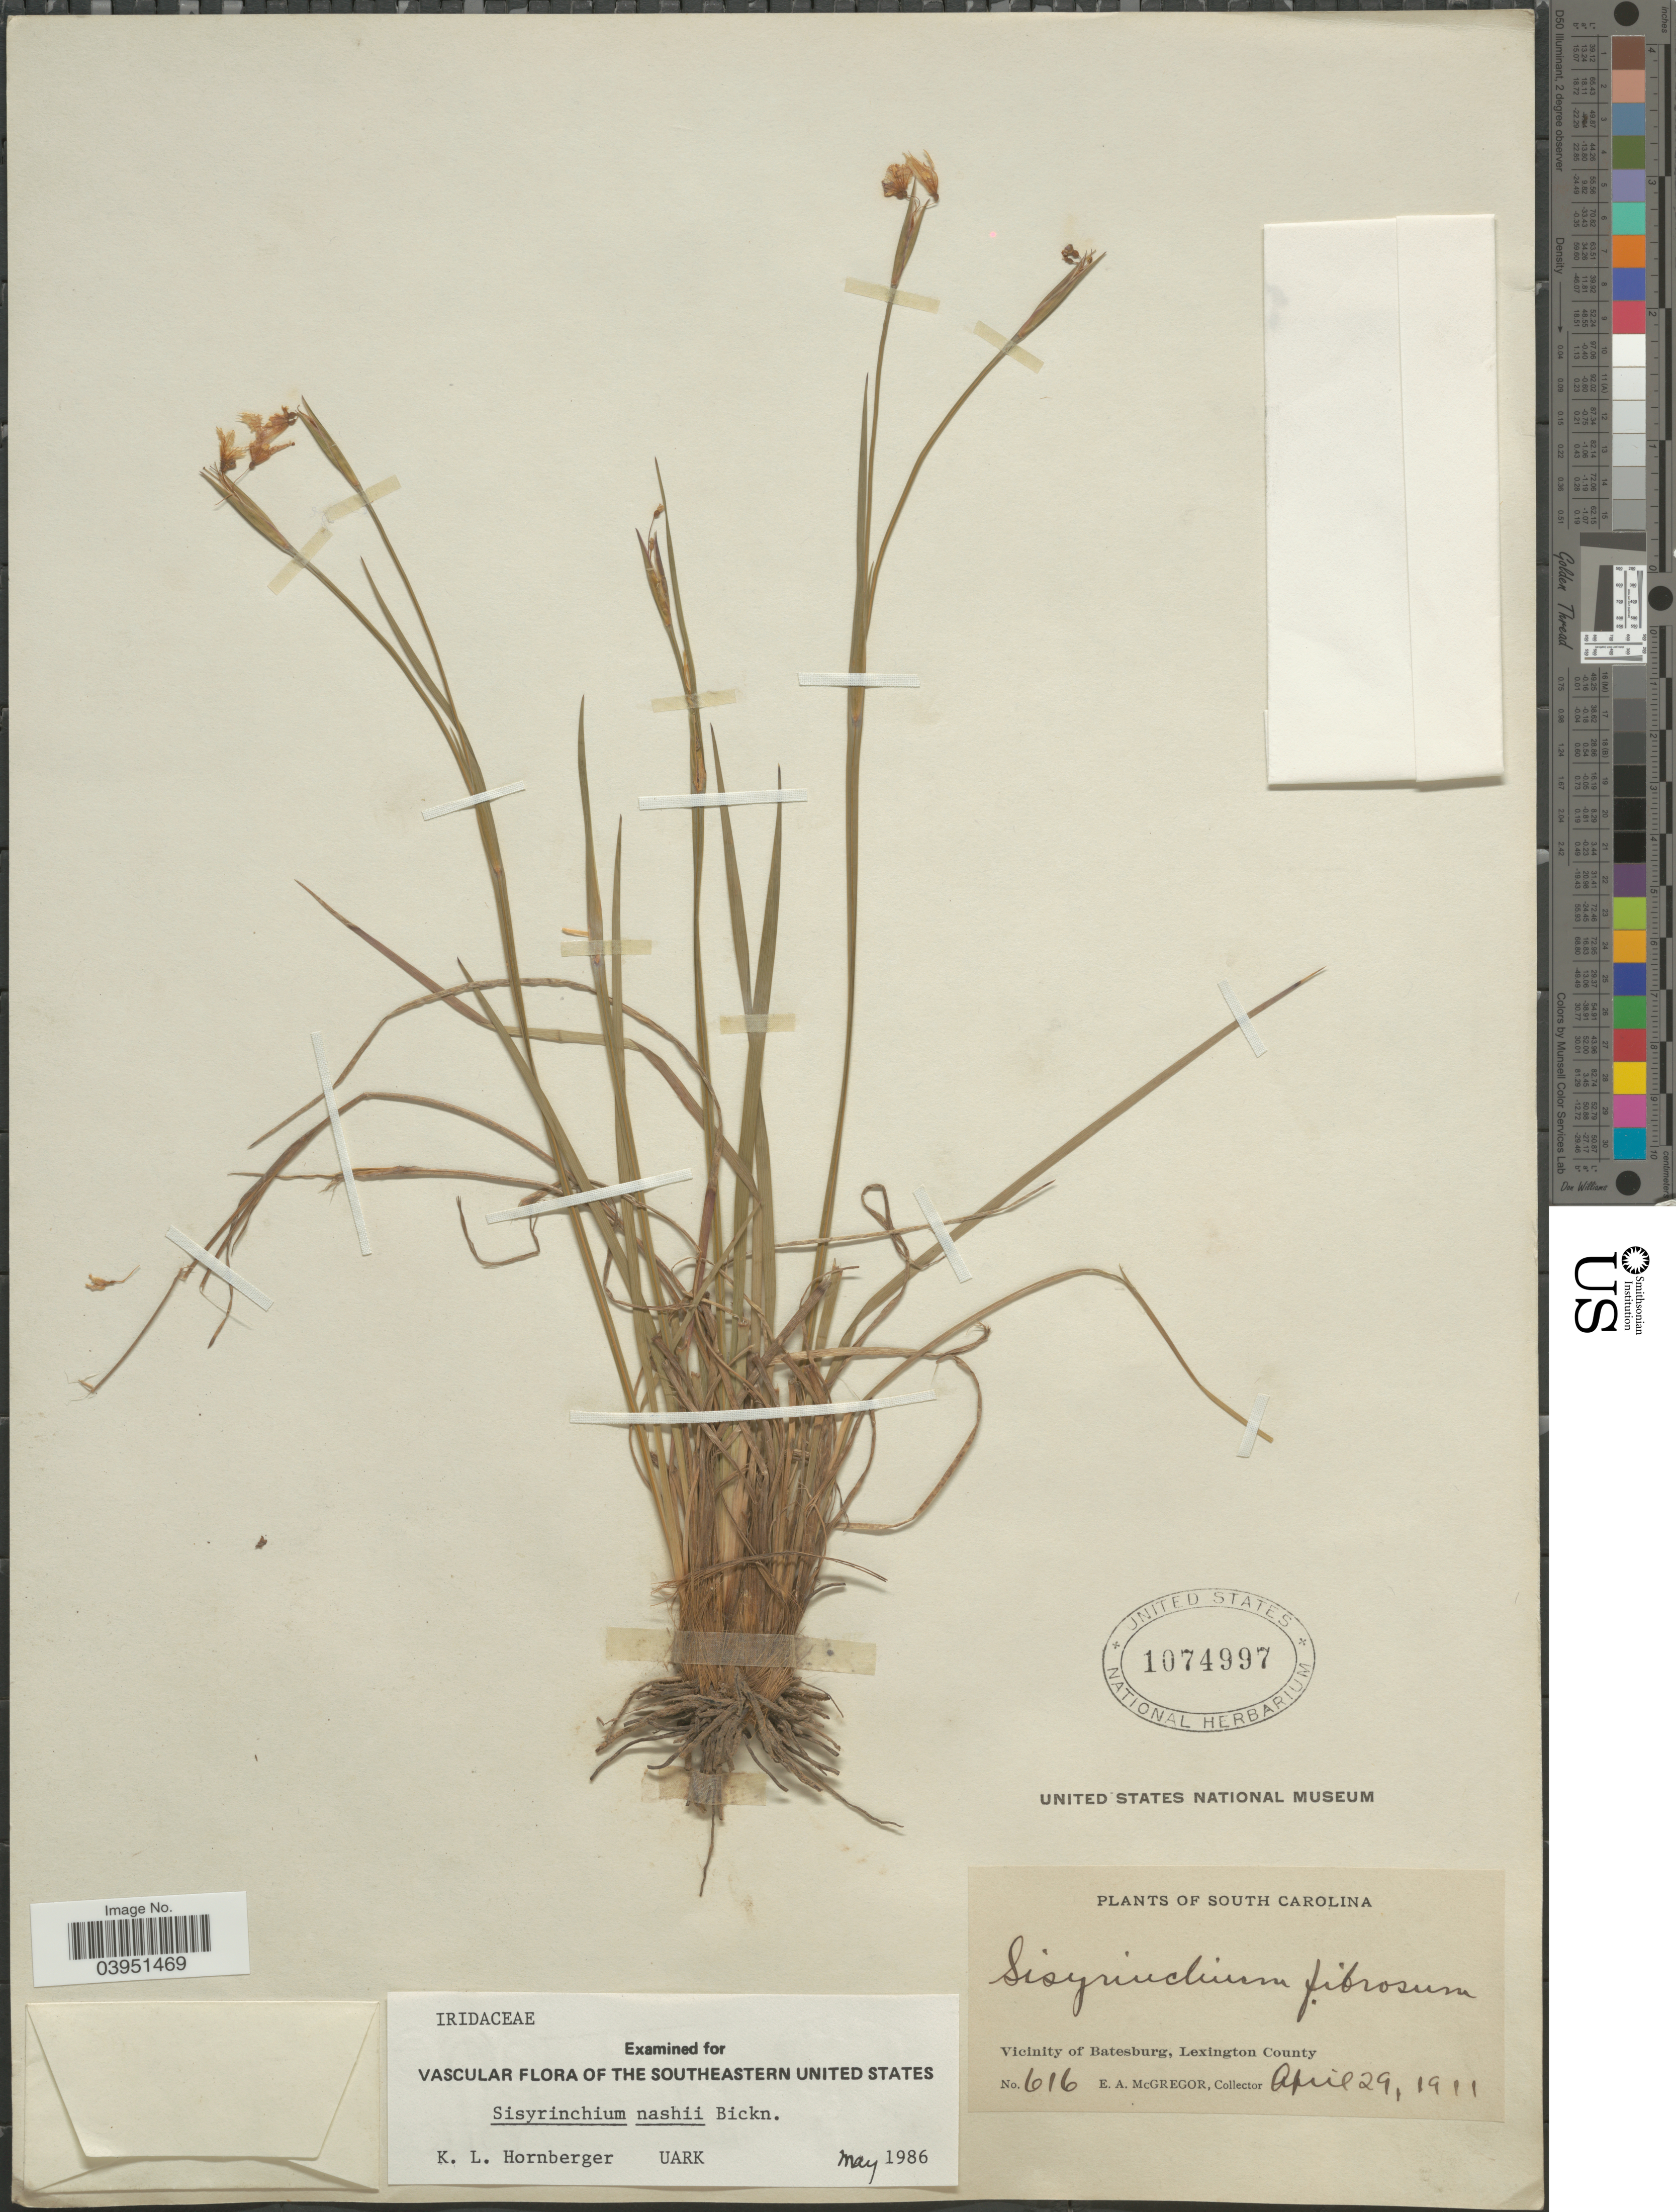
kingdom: Plantae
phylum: Tracheophyta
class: Liliopsida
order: Asparagales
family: Iridaceae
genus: Sisyrinchium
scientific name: Sisyrinchium nashii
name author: E.P. Bicknell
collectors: E. A. McGregor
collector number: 616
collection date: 1911-04-29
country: United States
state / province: South Carolina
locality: Vicinity of Batesburg, Lexington County.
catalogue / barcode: US 1074997